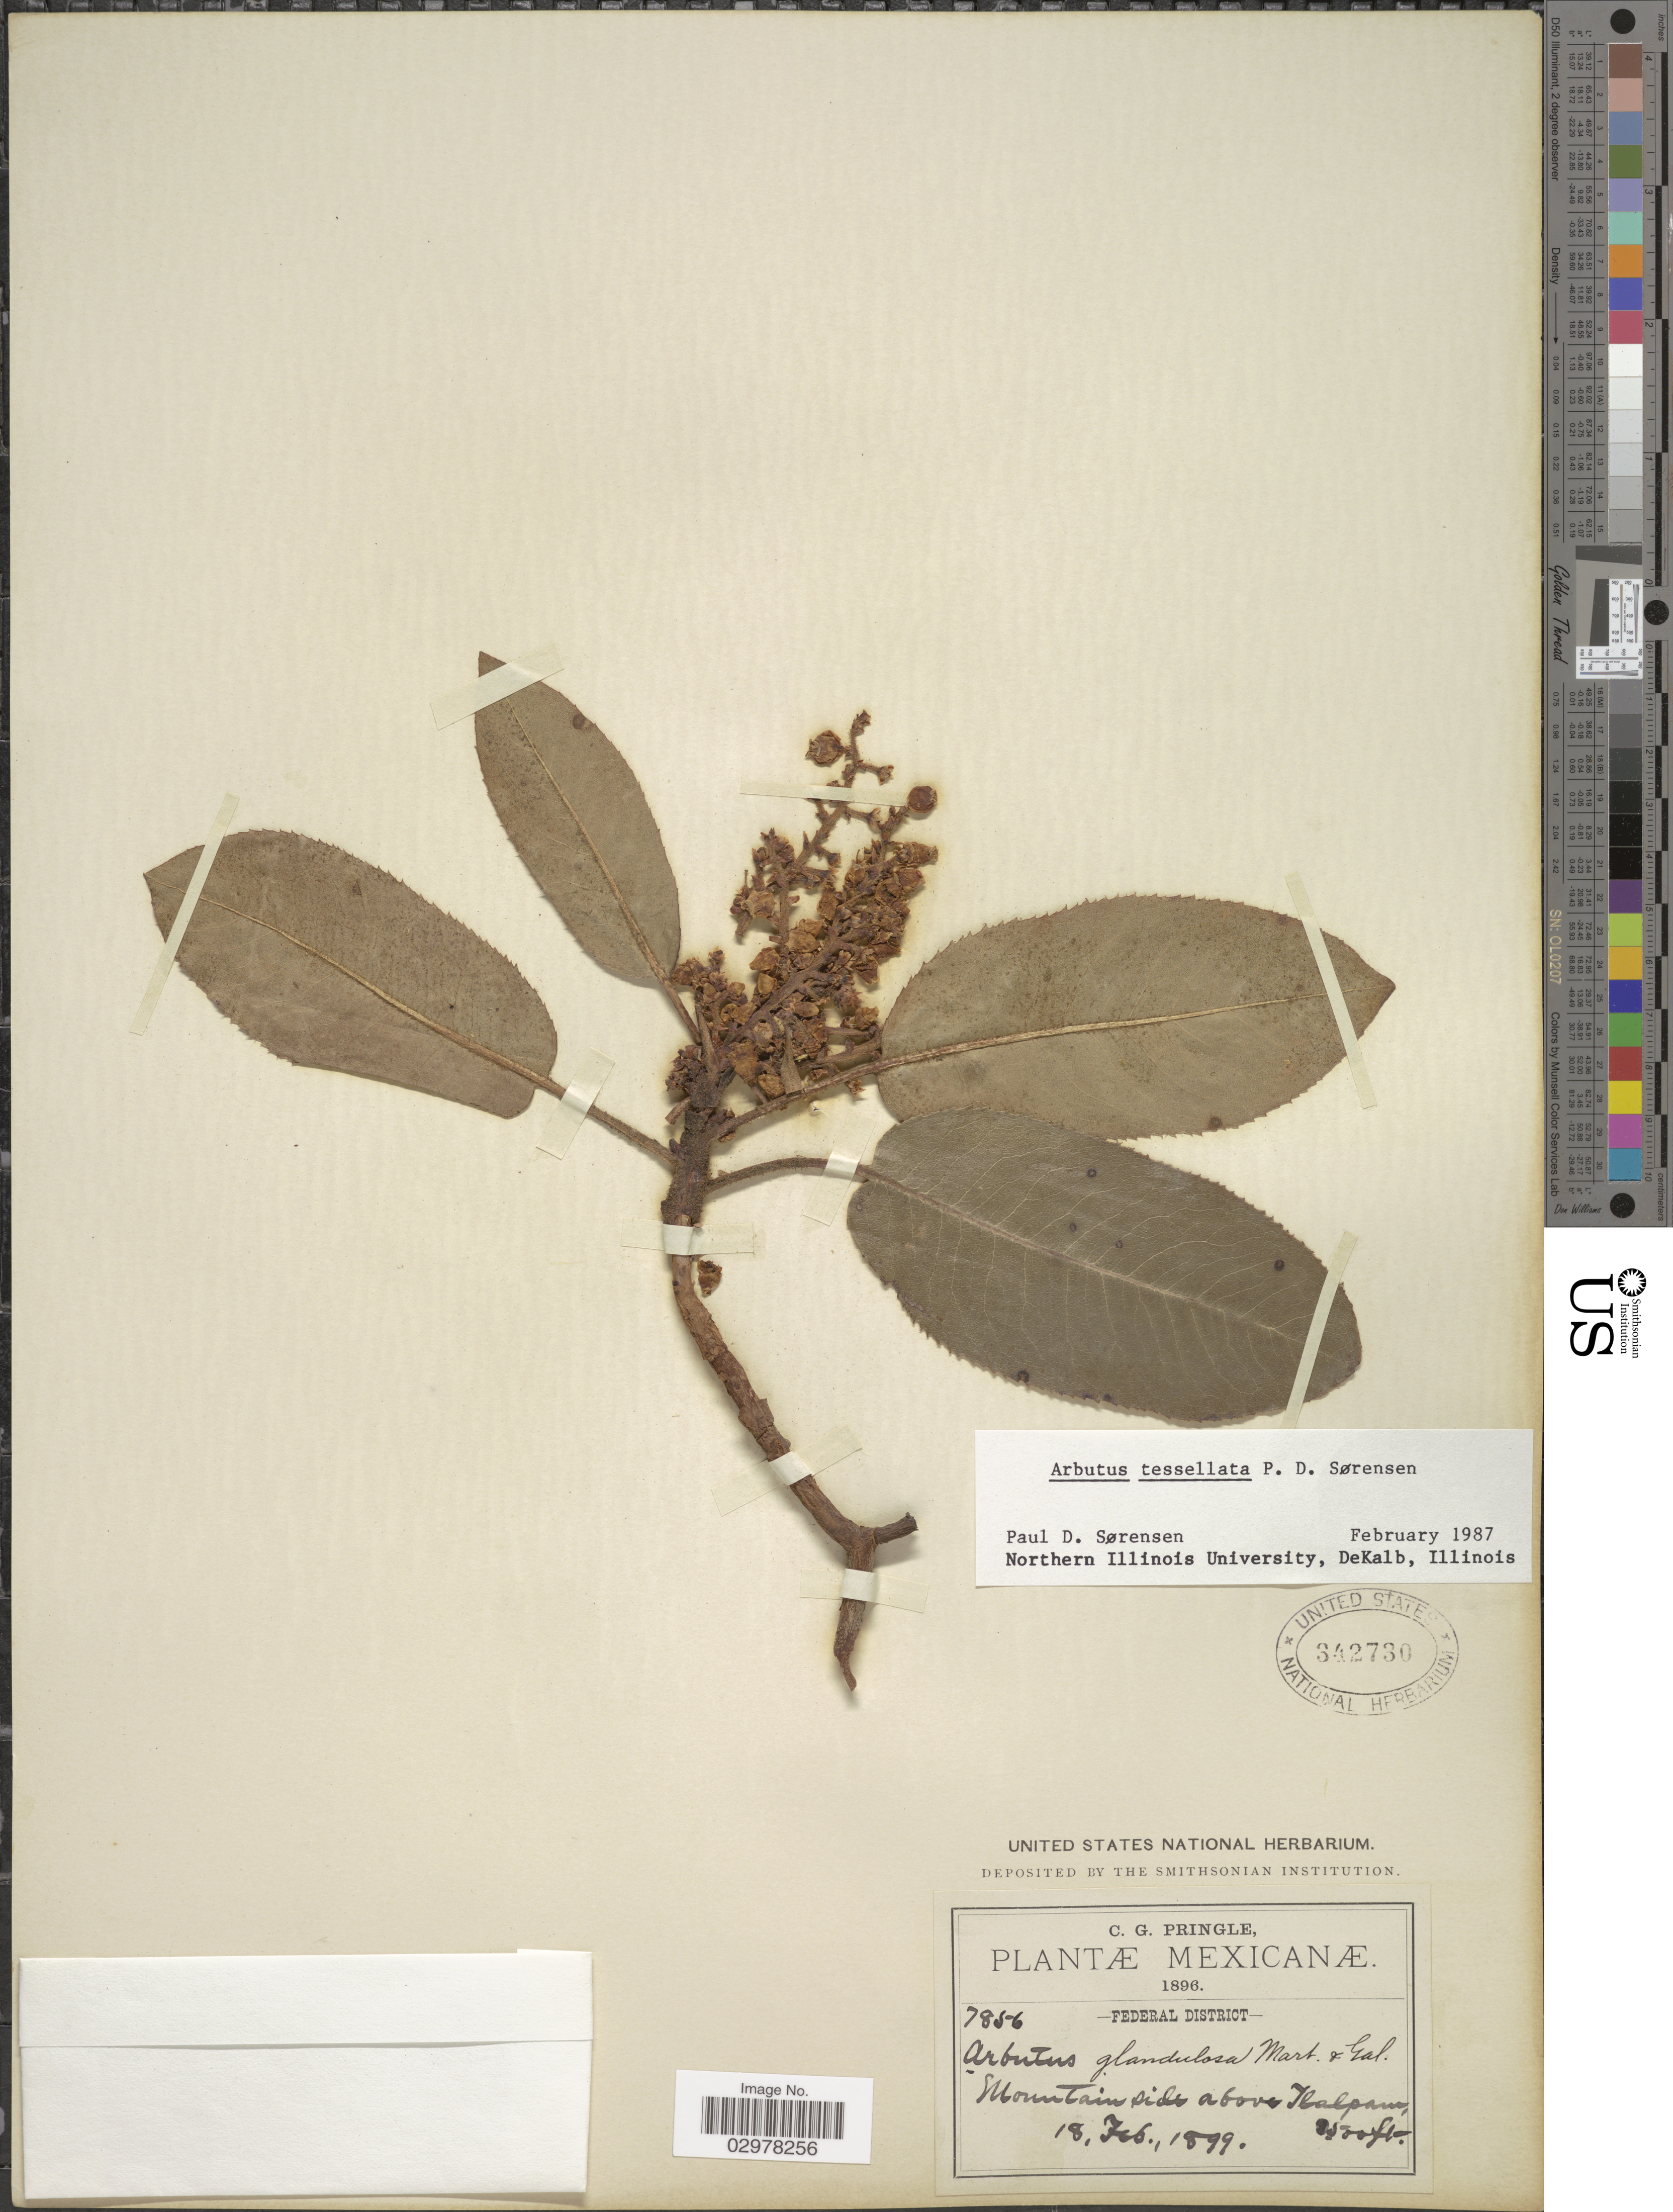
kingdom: Plantae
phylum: Tracheophyta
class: Magnoliopsida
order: Ericales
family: Ericaceae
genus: Arbutus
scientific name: Arbutus tessellata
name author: P.D. Sørensen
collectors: C. G. Pringle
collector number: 7856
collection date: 1899-02-18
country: Mexico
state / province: Distrito Federal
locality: Mountain side above Tlalpano.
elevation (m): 1067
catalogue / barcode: US 342730